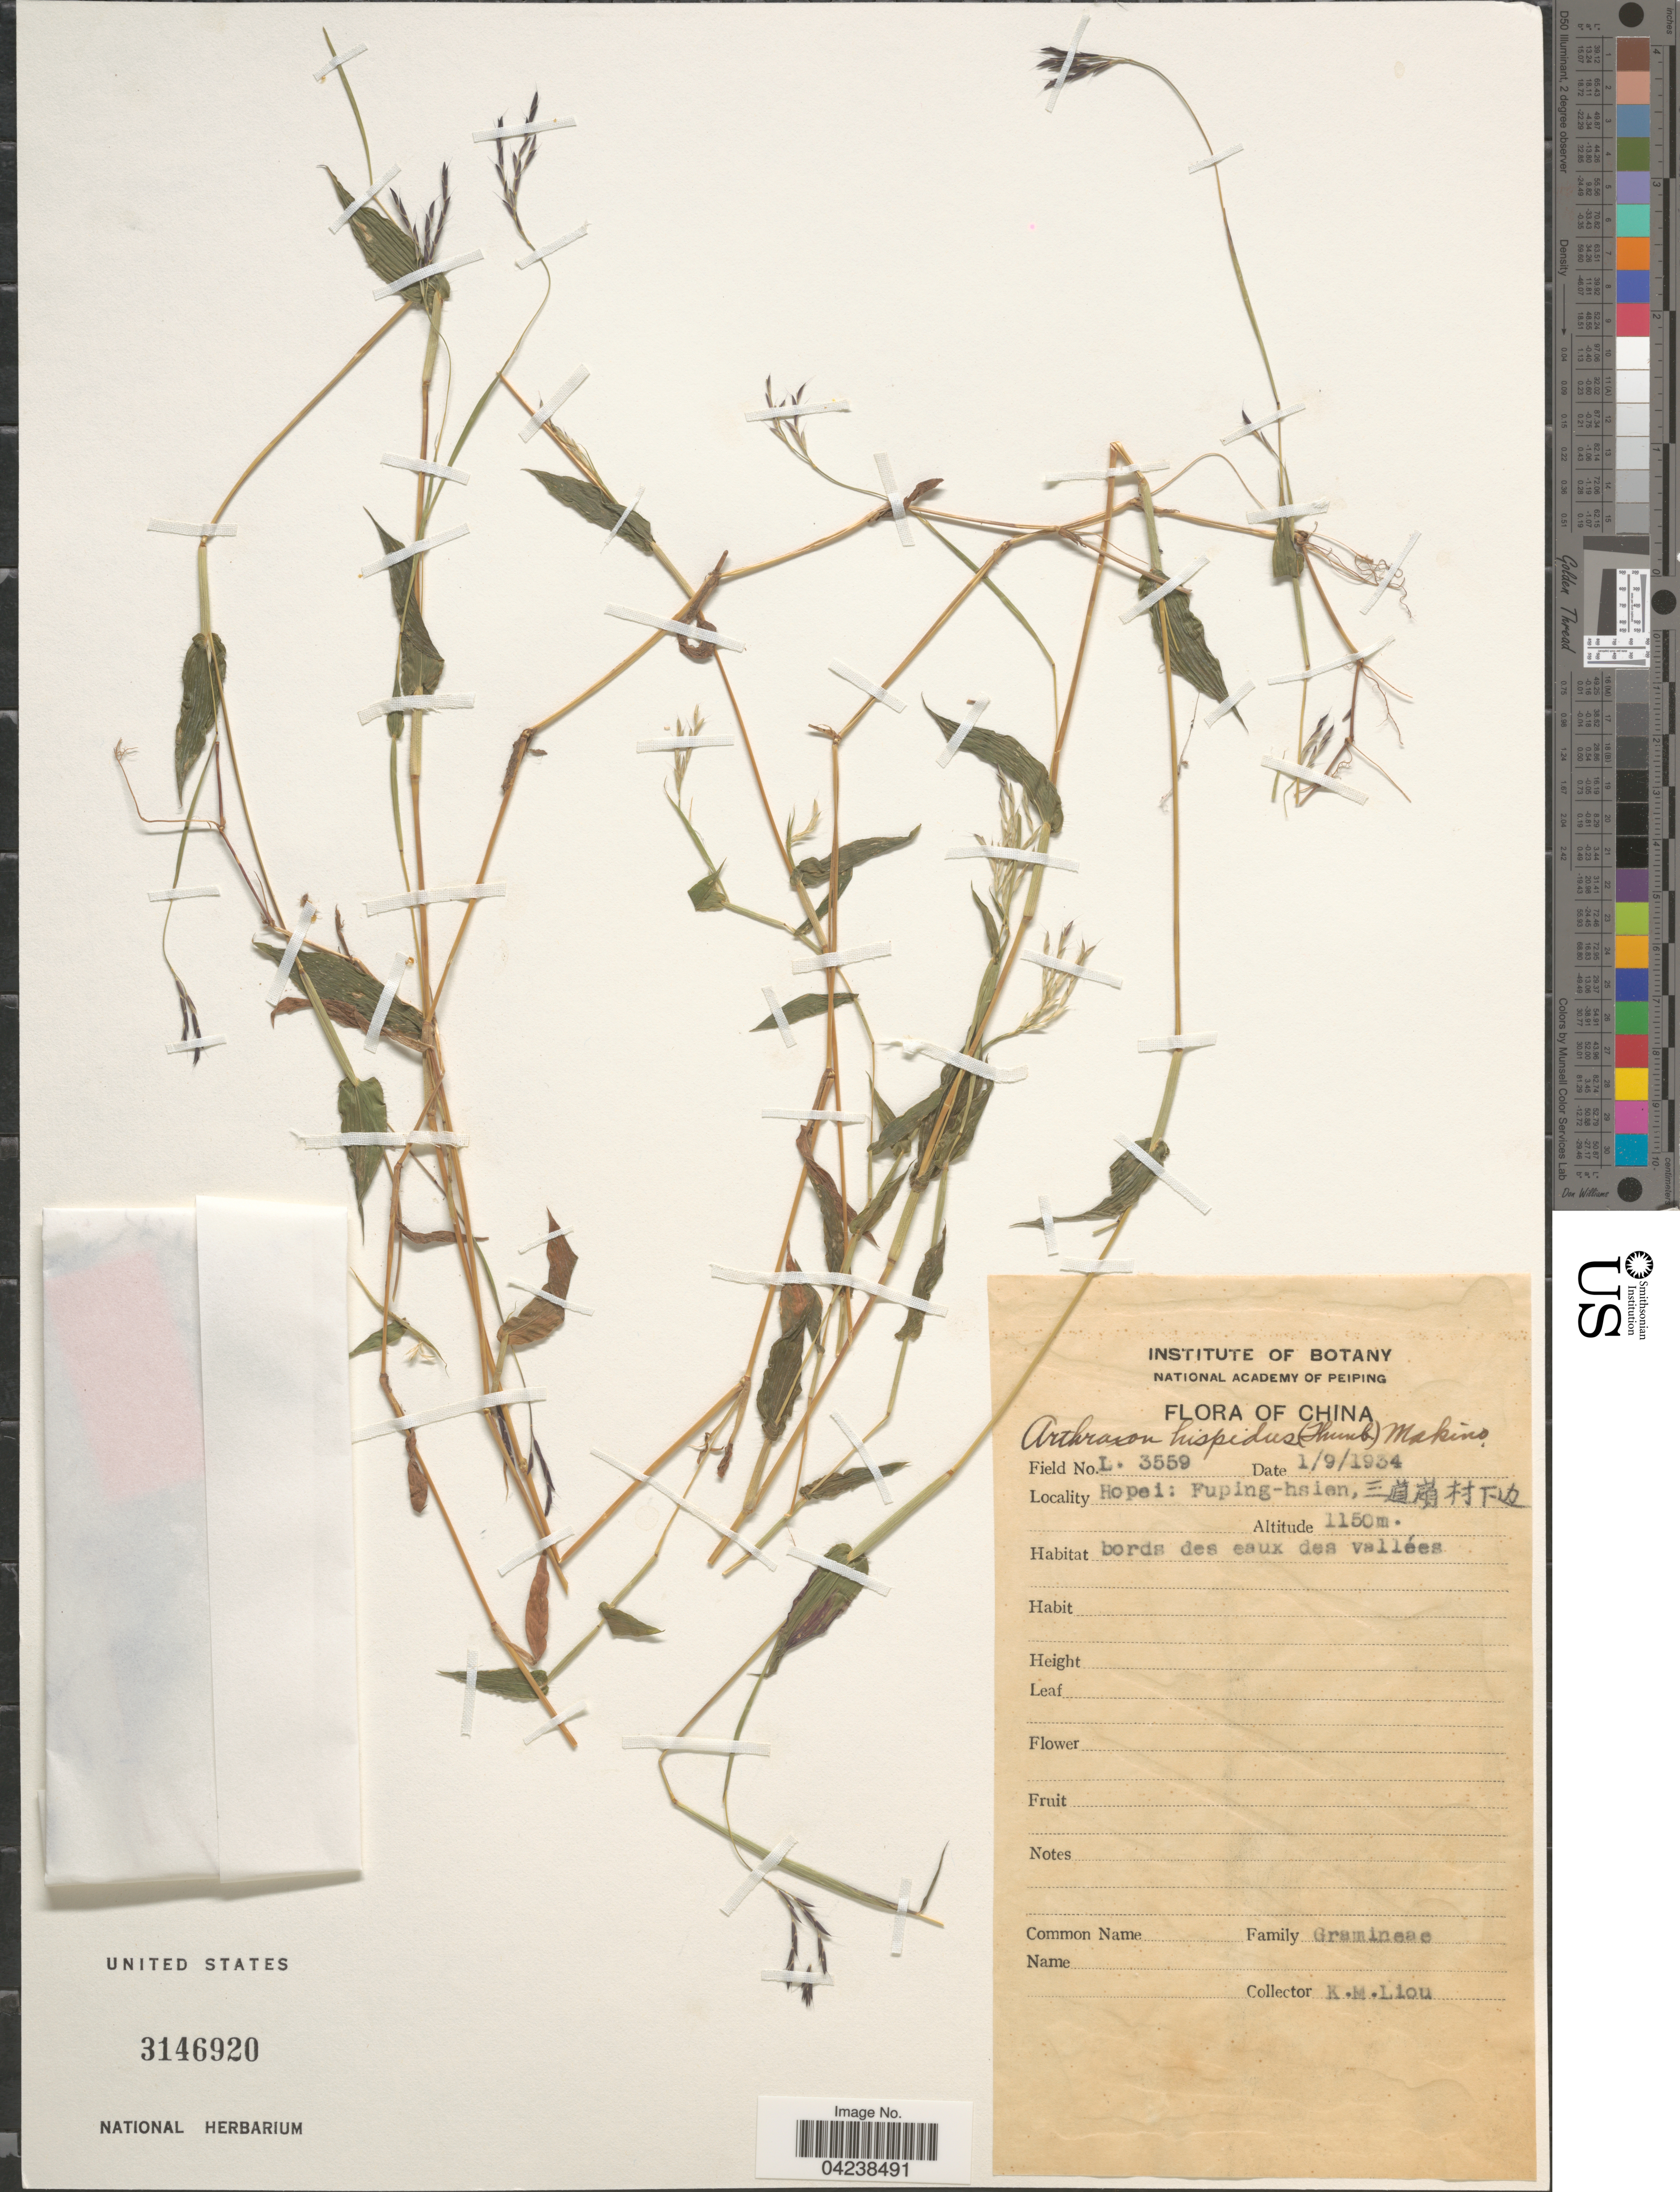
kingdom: Plantae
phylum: Tracheophyta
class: Liliopsida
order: Poales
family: Poaceae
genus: Arthraxon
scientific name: Arthraxon hispidus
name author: (Thunb.) Makino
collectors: K. M. Liou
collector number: L.3559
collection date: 1934-09-01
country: China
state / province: Hebei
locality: Hopei: Fuping-hsien, X.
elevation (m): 1150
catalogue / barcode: US 3146920